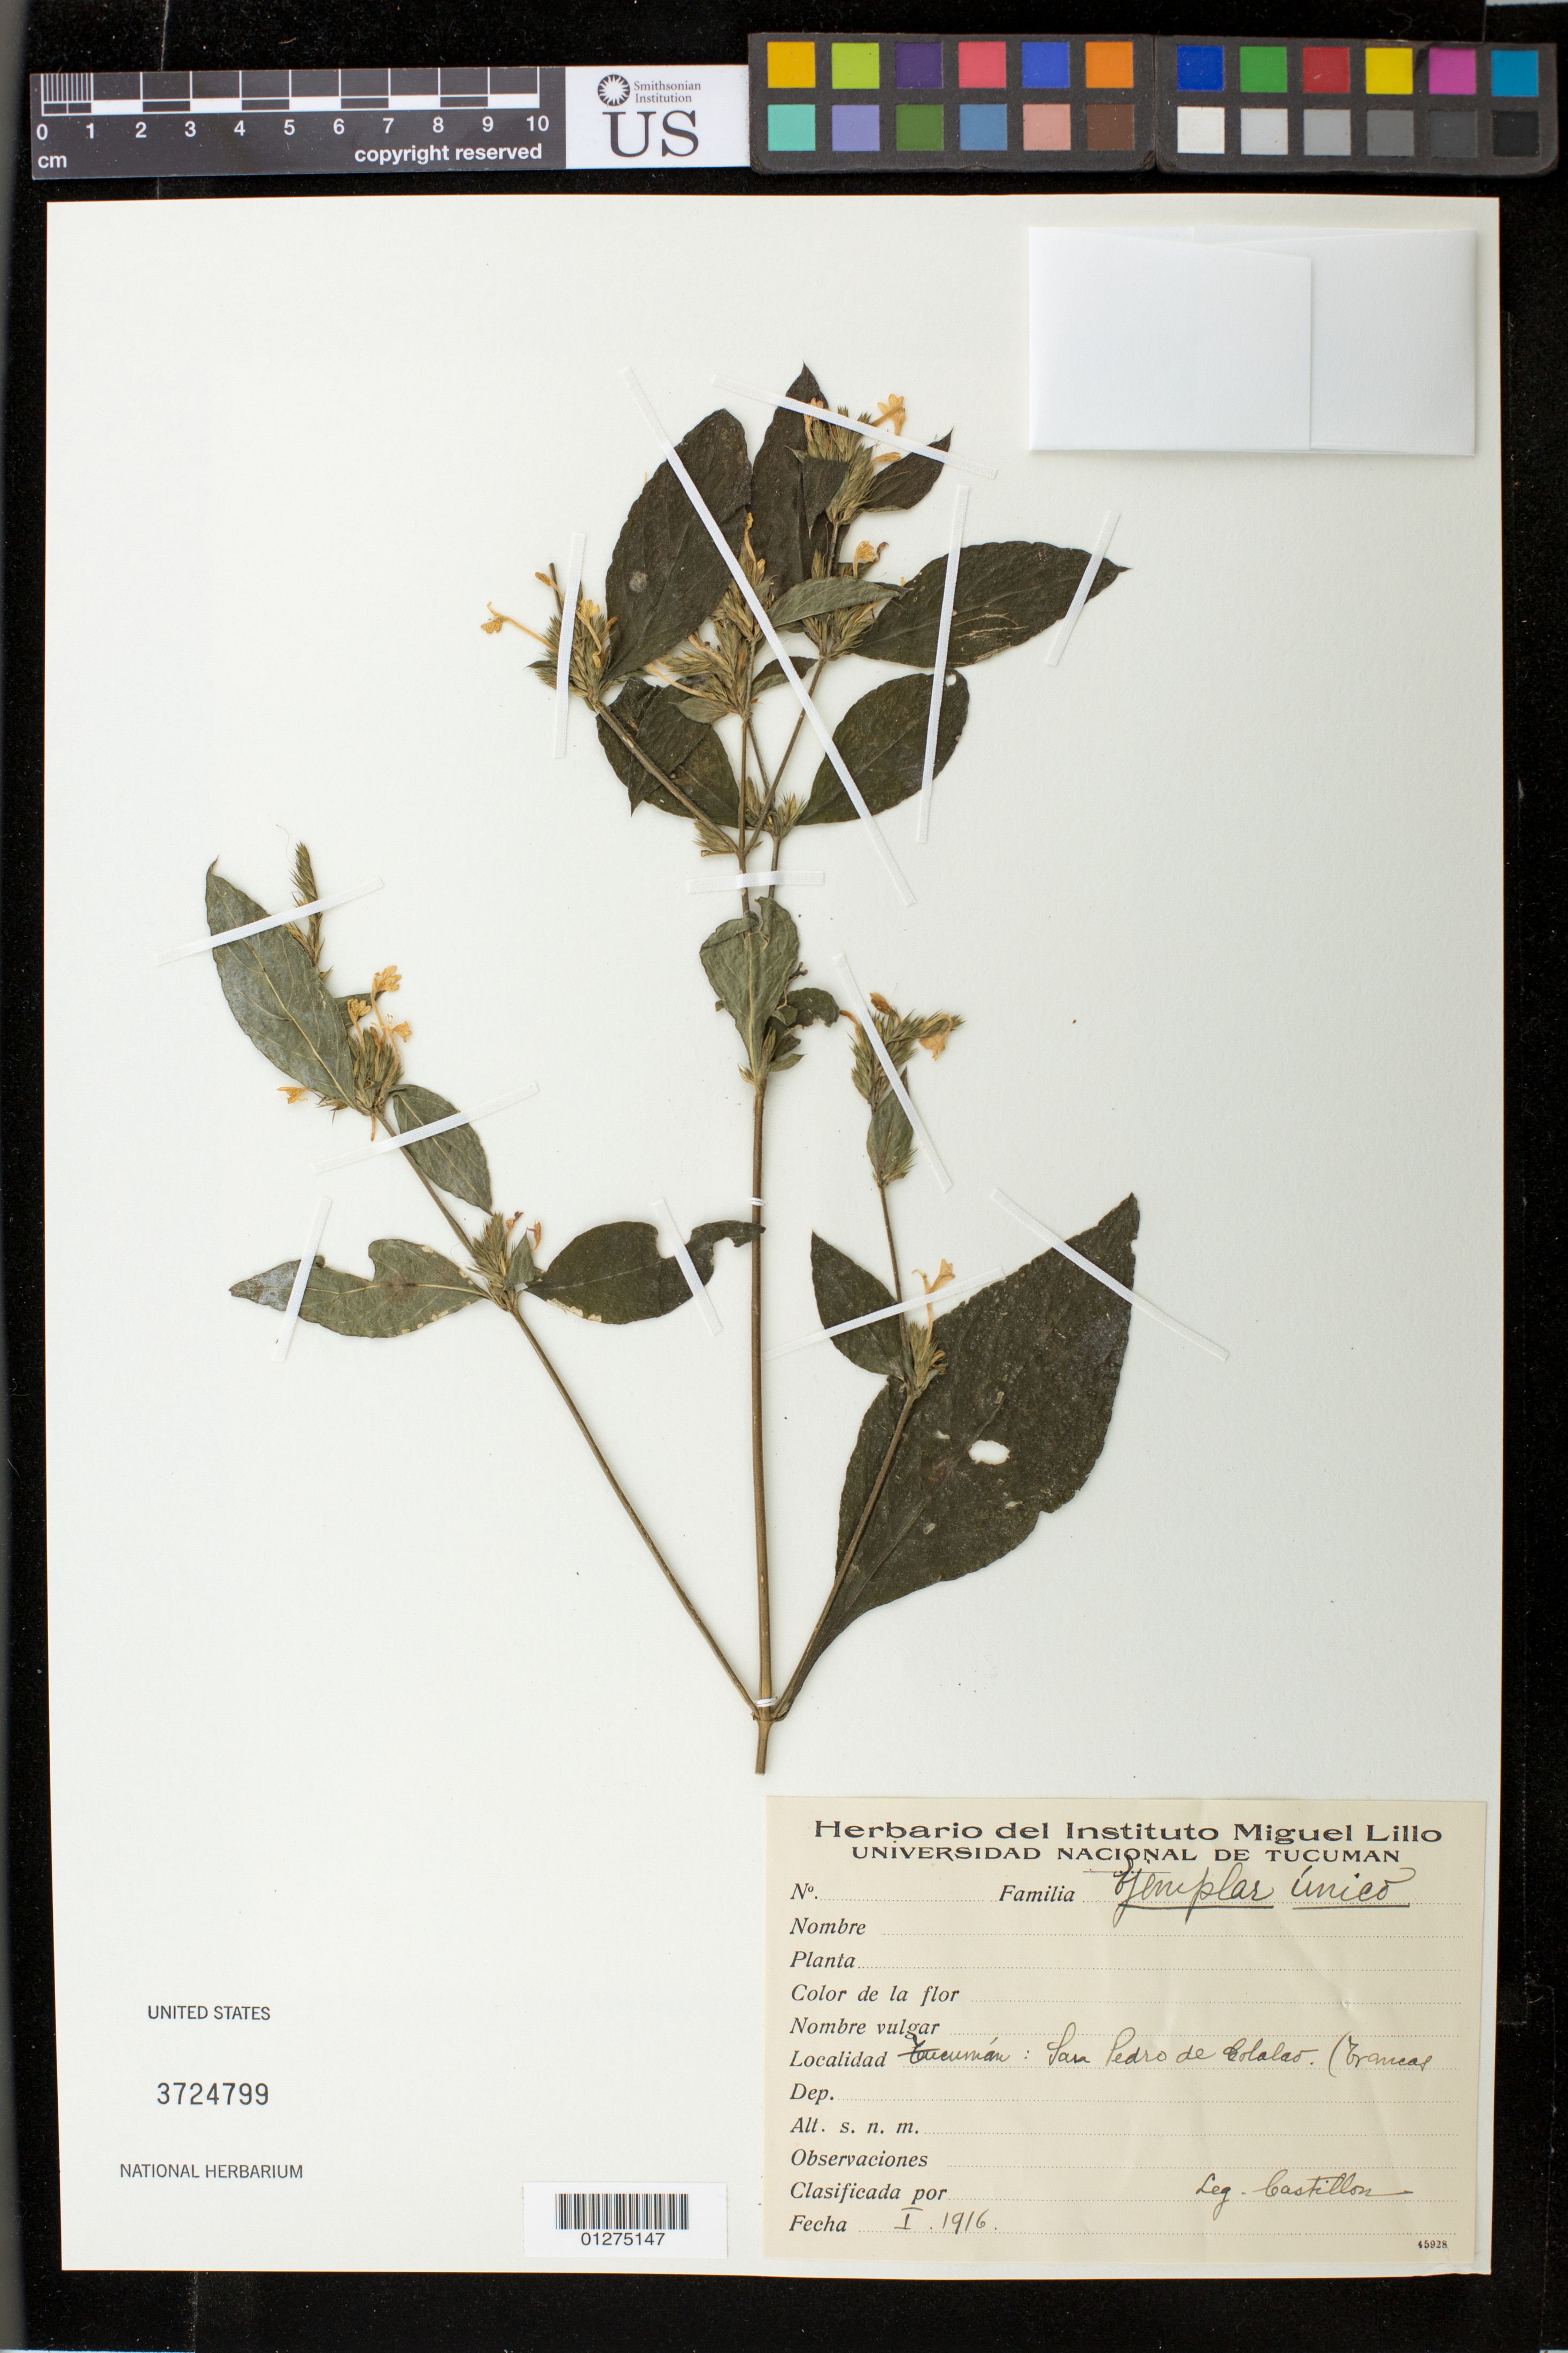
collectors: Castillon, --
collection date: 1916-01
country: Argentina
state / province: Tucuman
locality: Tucumán: San Pedro de Colalao (Trancas).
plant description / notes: Hand written note in "Familia" field on label reads "ejemplar único," which translates roughly to single copy. This is not a taxonomic identification.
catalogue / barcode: US 3724799